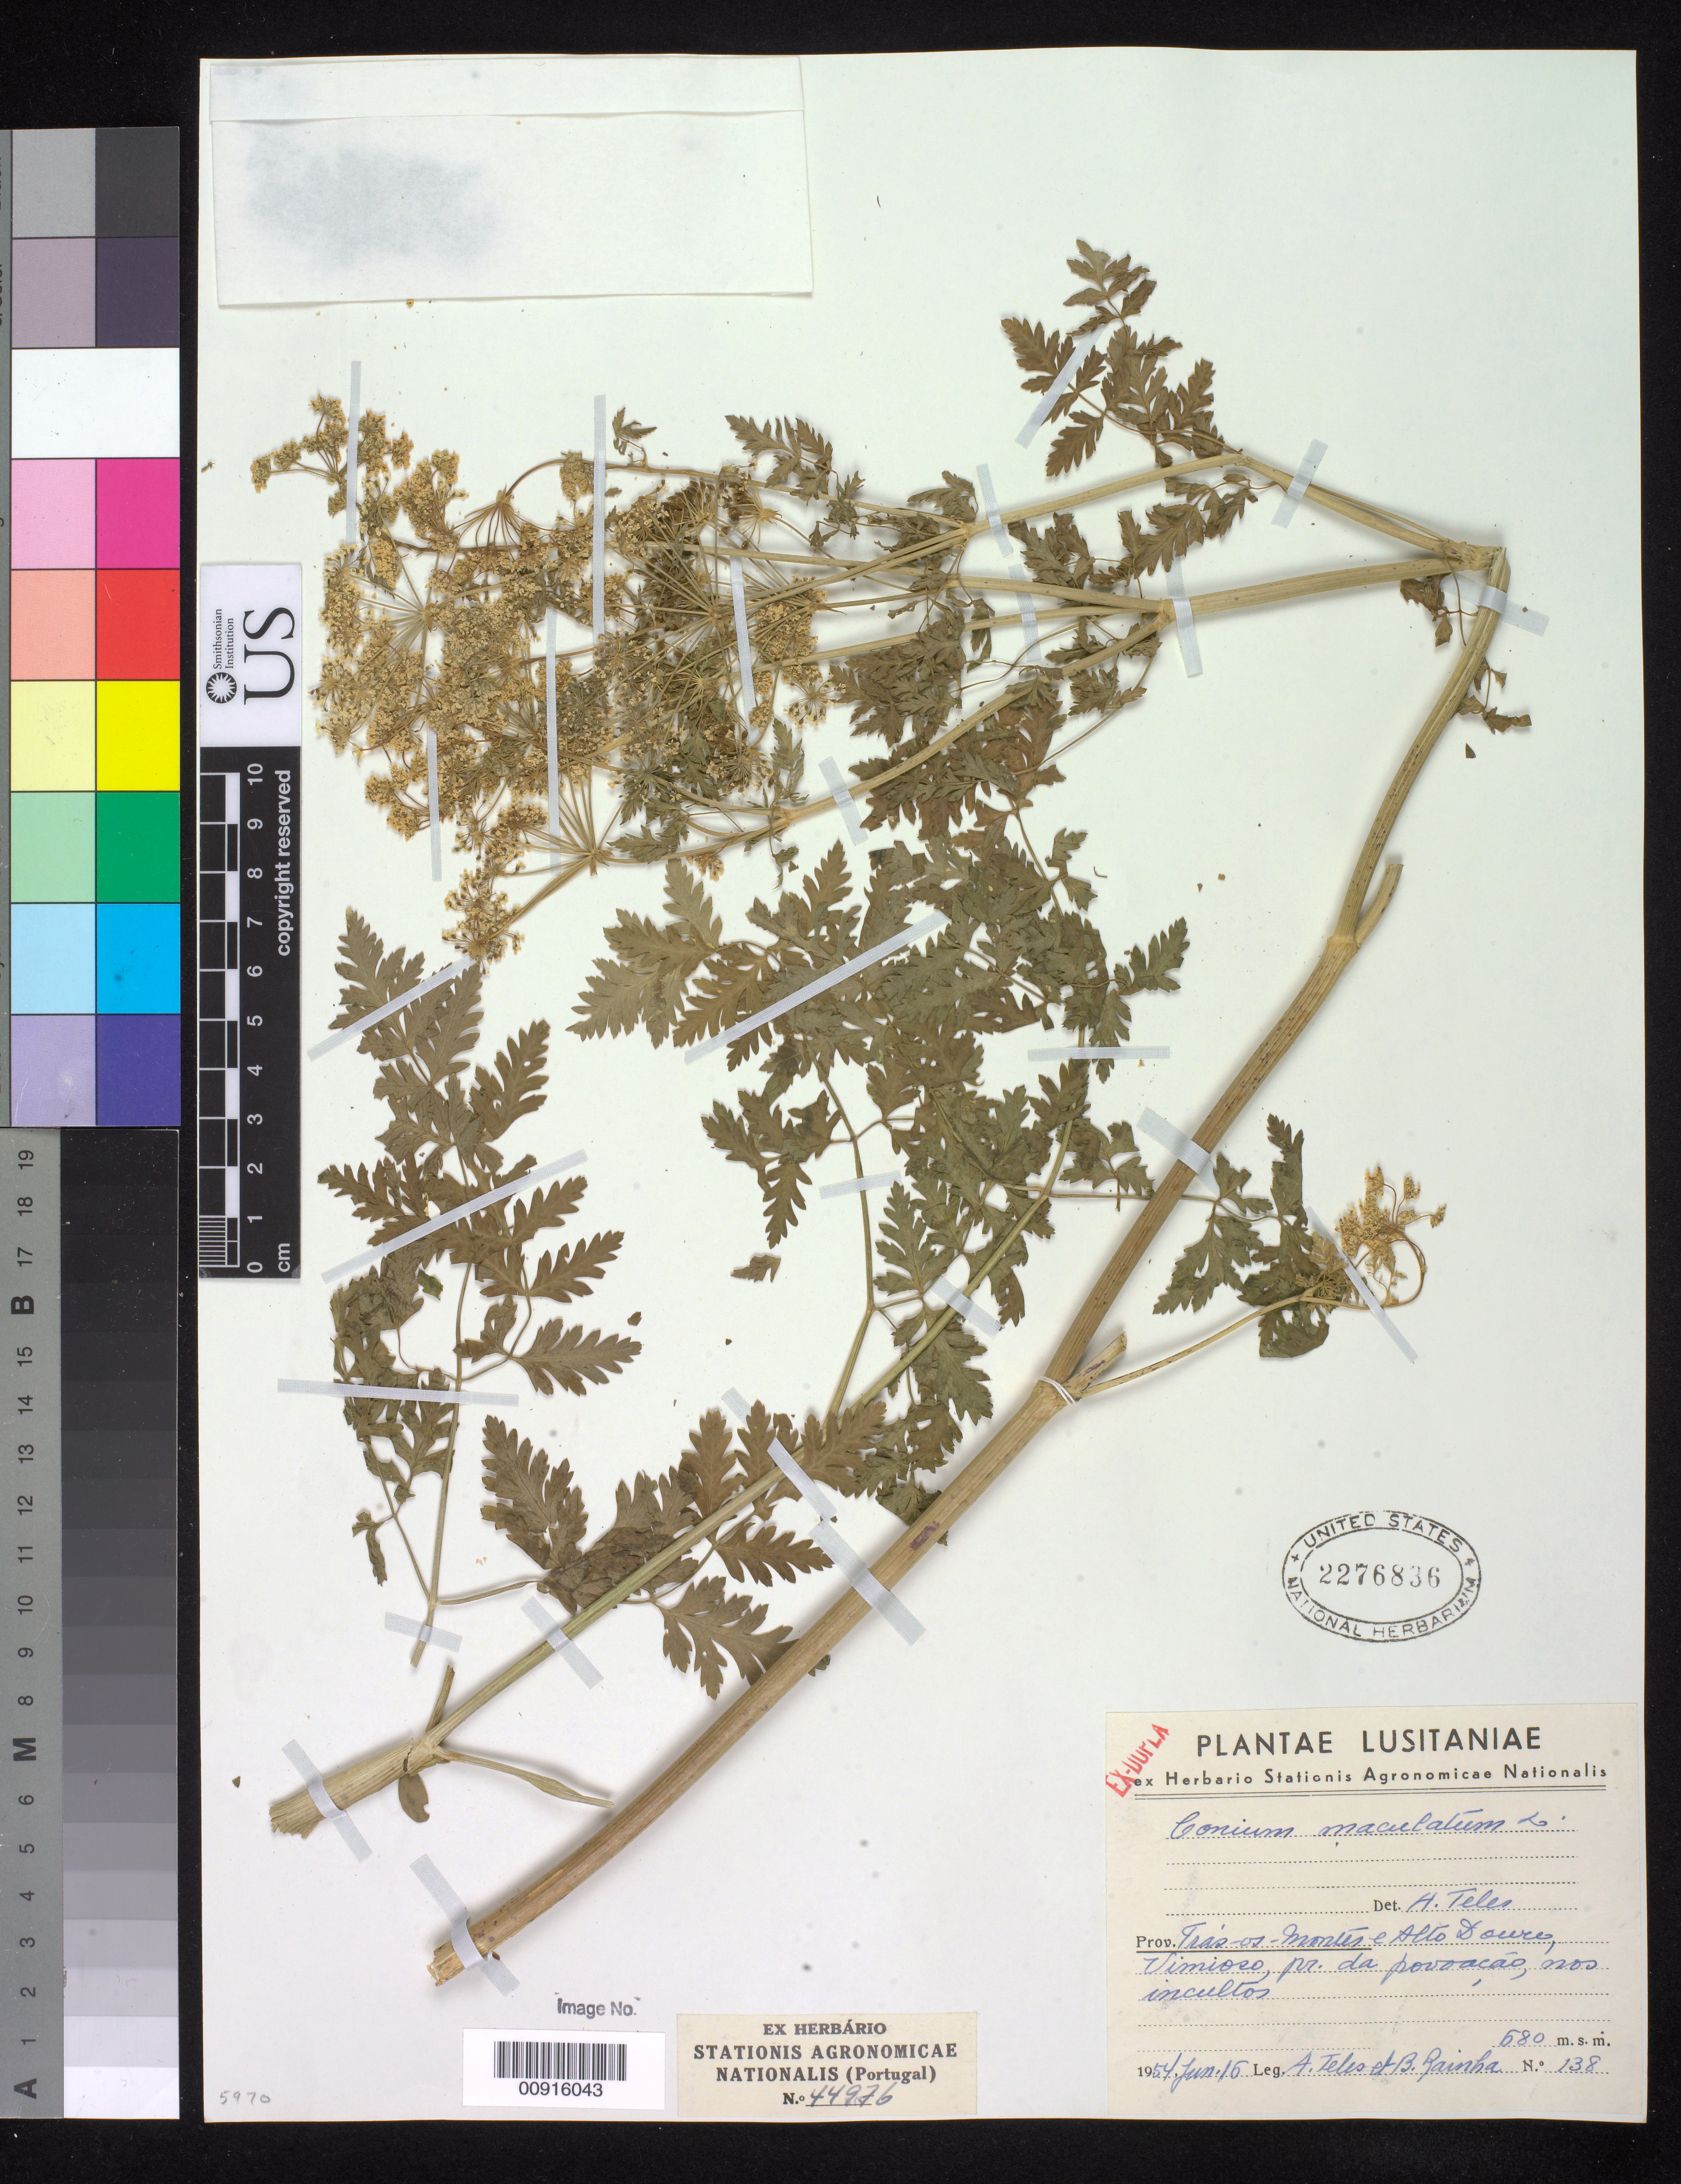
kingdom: Plantae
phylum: Tracheophyta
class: Magnoliopsida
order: Apiales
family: Apiaceae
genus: Conium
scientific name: Conium maculatum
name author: L.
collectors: A. Teles & B. Rainha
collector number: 138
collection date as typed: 16 Jun 1954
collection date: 1954-06-16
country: Portugal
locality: Tras-os-Montes e Alto Daure, Vimioso, pr. Da povoacao, nos incultos.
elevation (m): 680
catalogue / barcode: US 2276836